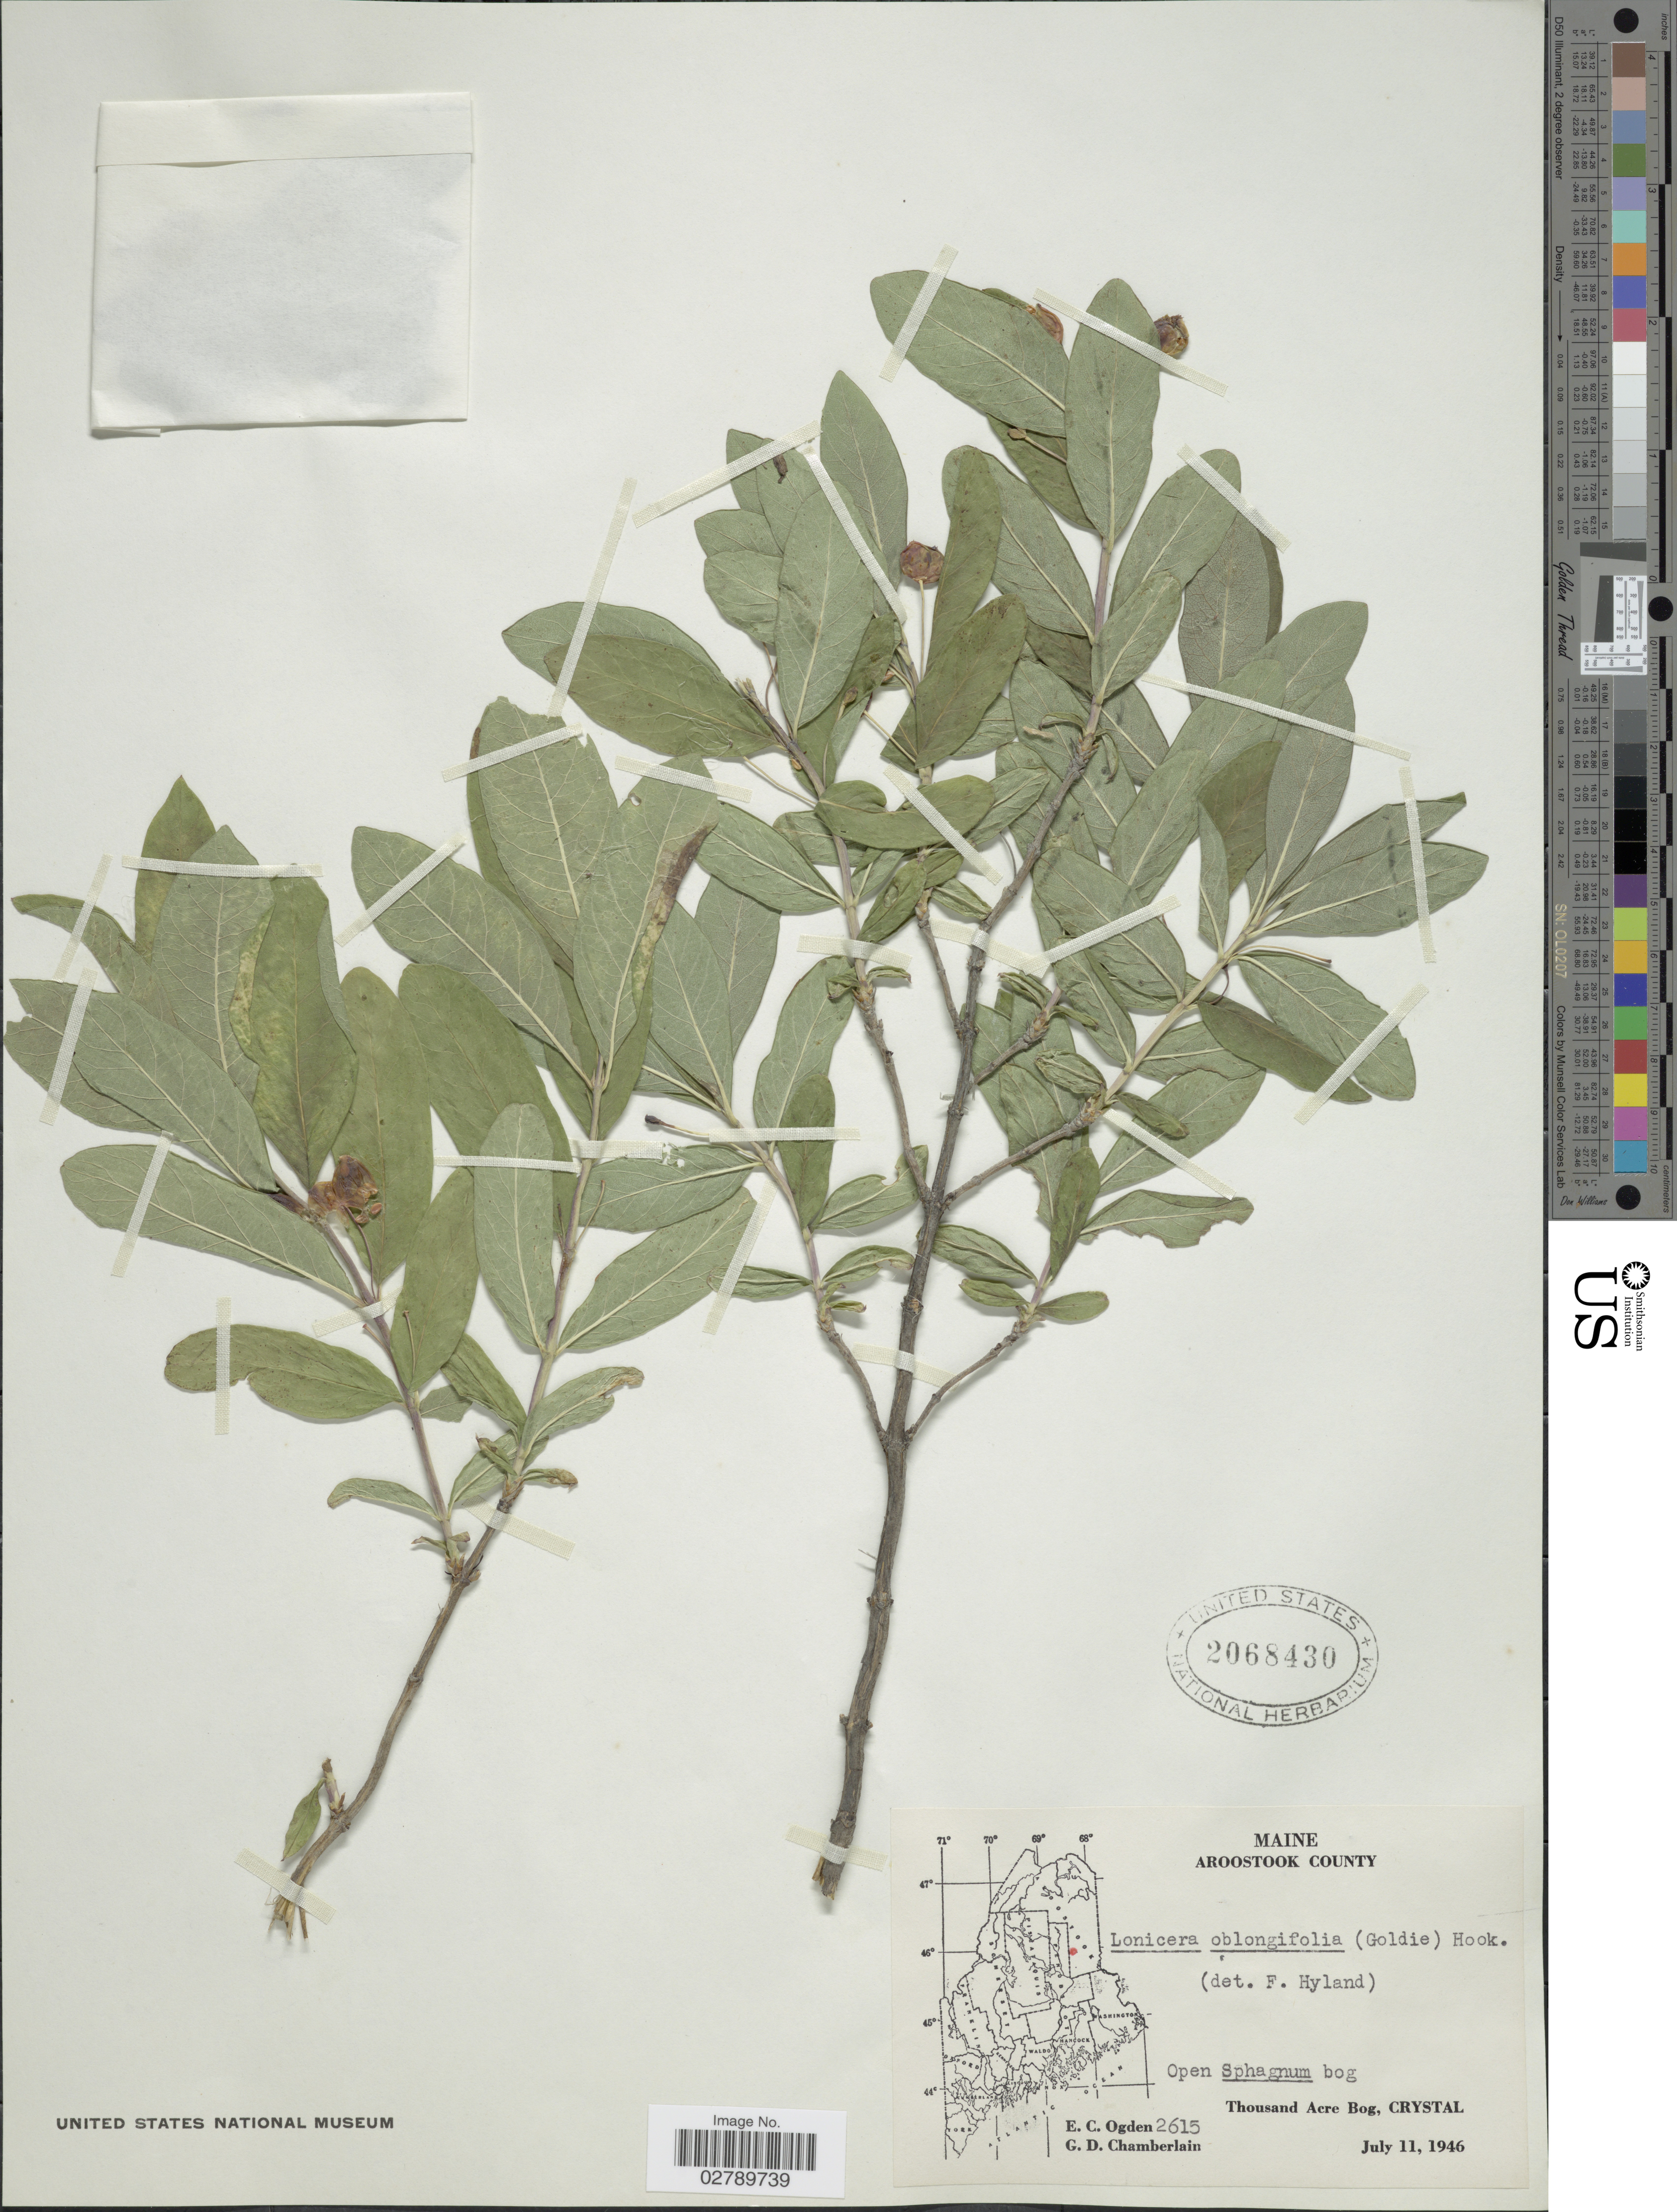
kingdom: Plantae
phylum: Tracheophyta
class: Magnoliopsida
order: Dipsacales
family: Caprifoliaceae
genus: Lonicera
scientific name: Lonicera oblongifolia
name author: Hook.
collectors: E. Ogden & G. D. Chamberlain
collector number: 2615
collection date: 1946-07-11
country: United States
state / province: Maine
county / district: Aroostook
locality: Thousand Acre Bog, Crystal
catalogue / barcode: US 2068430